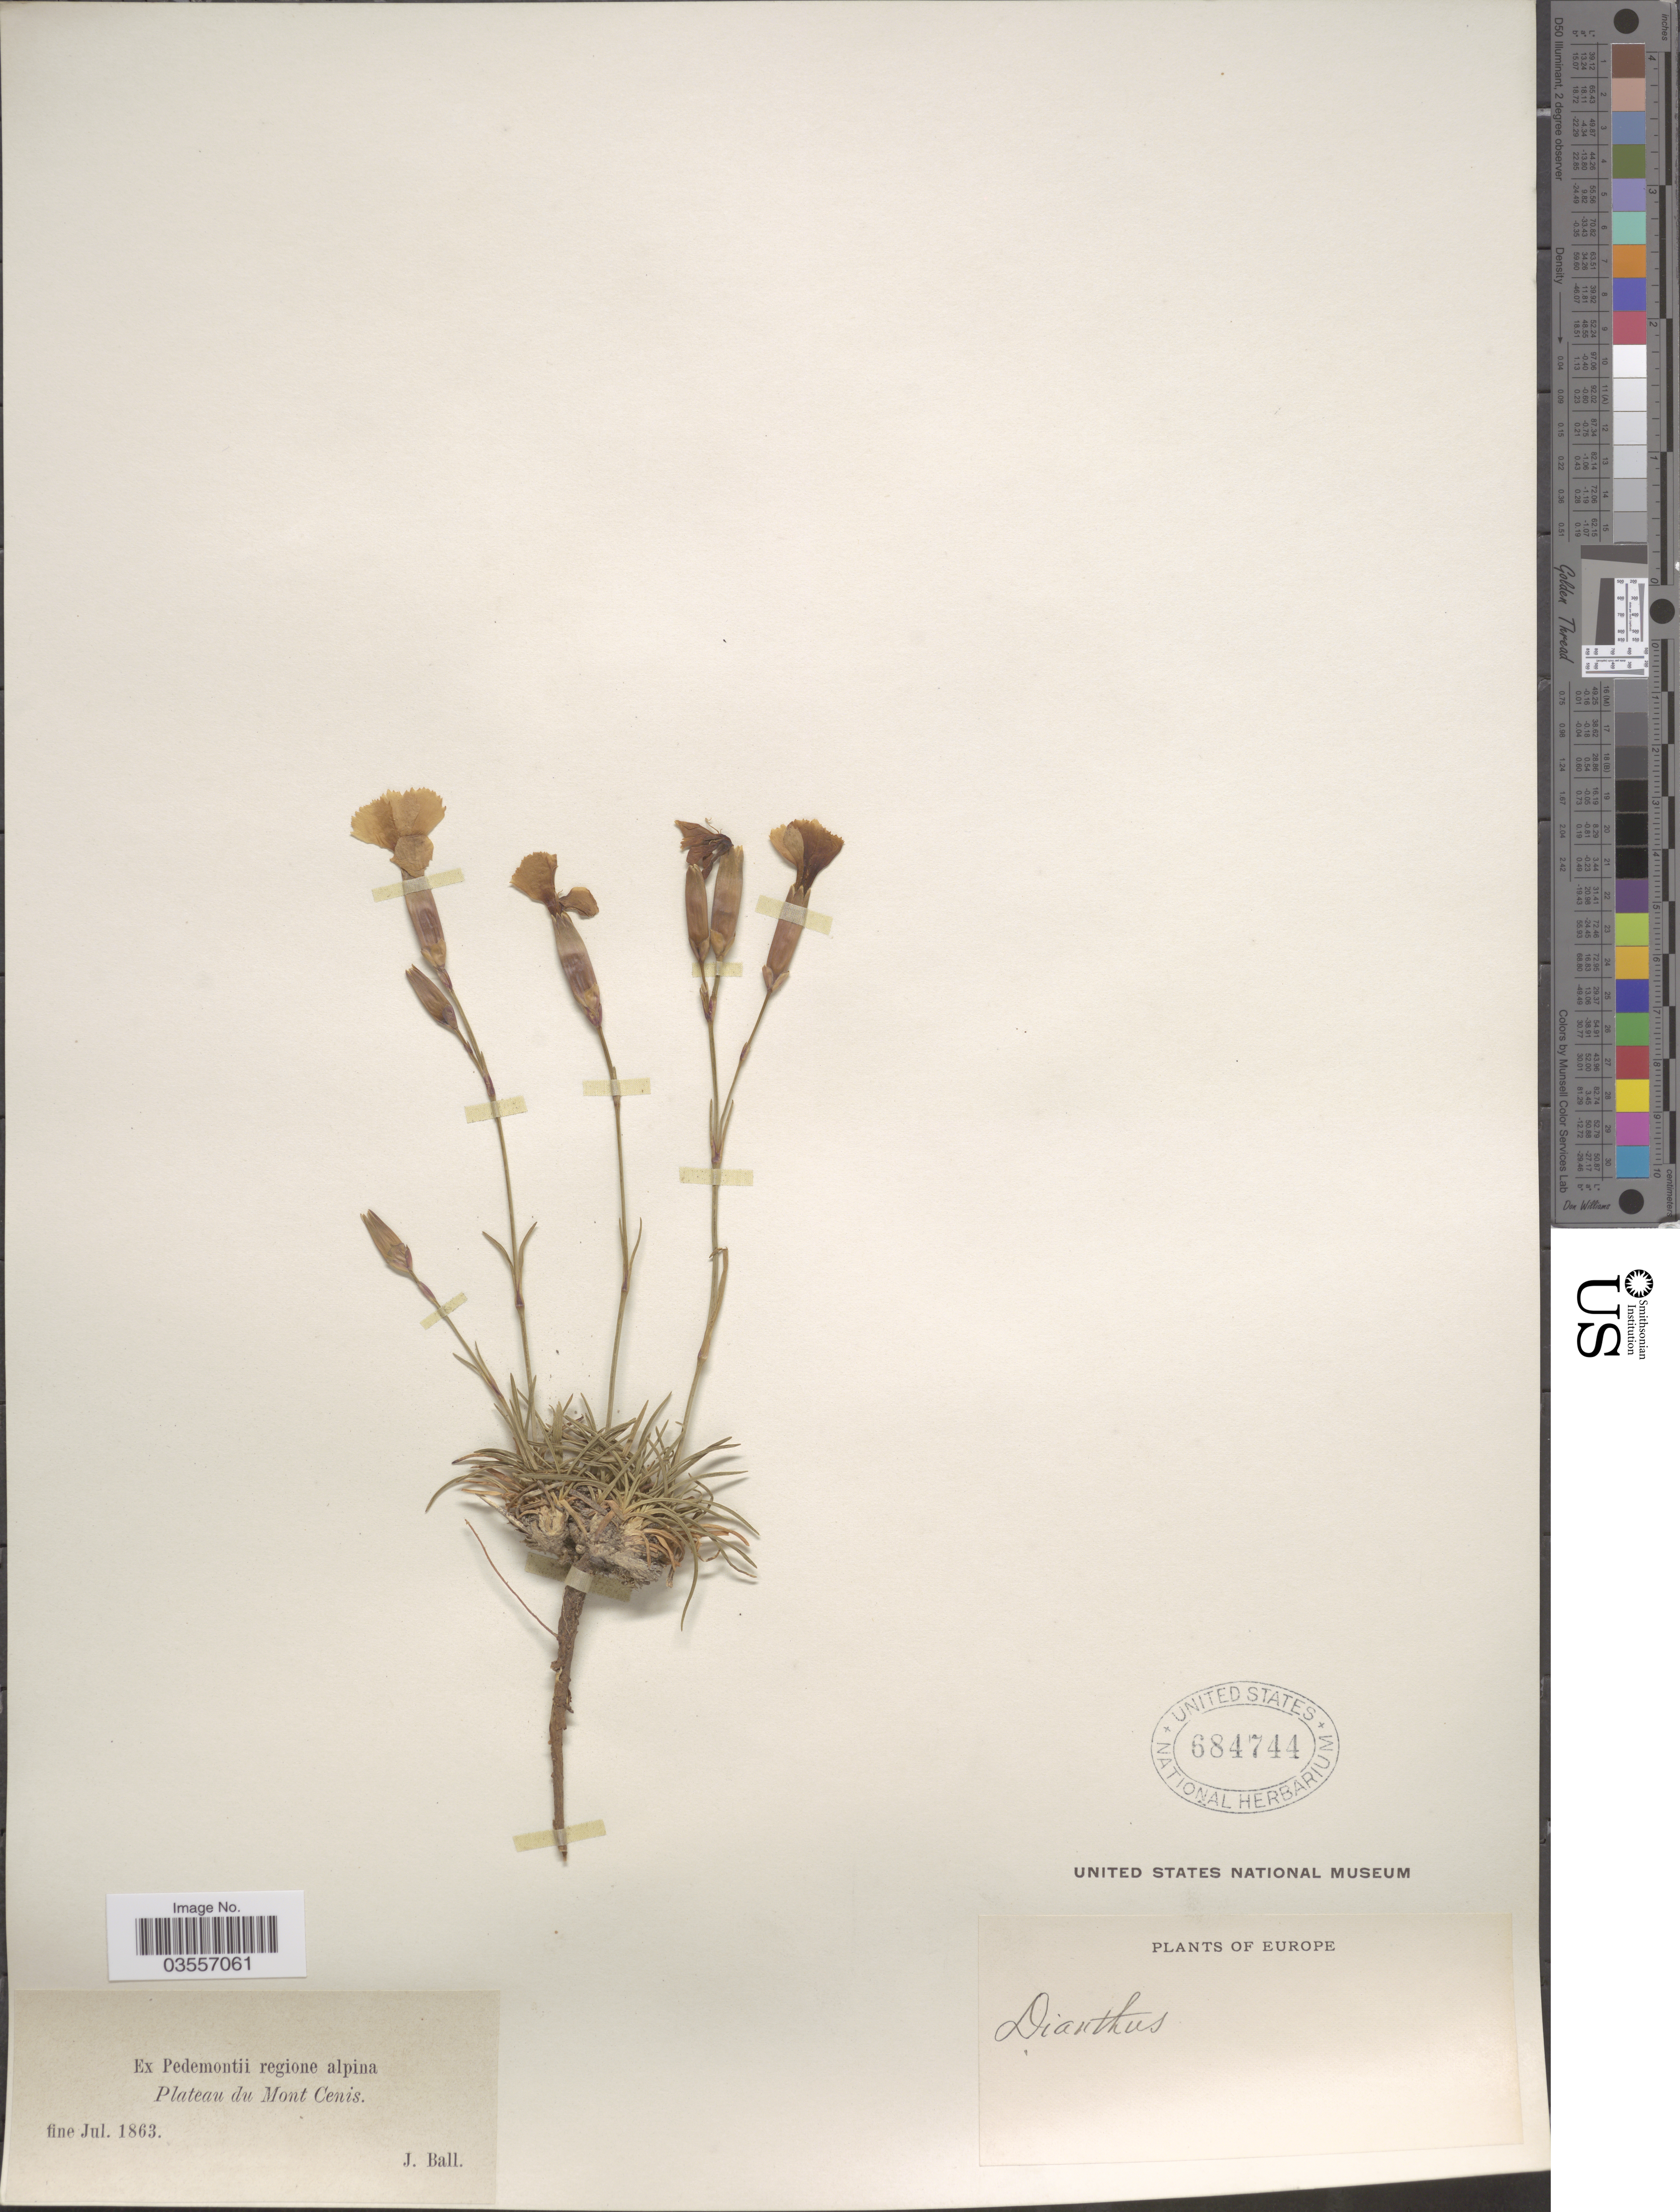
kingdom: Plantae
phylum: Tracheophyta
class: Magnoliopsida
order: Caryophyllales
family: Caryophyllaceae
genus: Dianthus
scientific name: Dianthus sp.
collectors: J. Ball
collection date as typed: fine Jul. 1863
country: Italy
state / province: Piedmont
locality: Ex Pedemontii regione alpina Plateau du Mont Cenis.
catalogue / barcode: US 684744